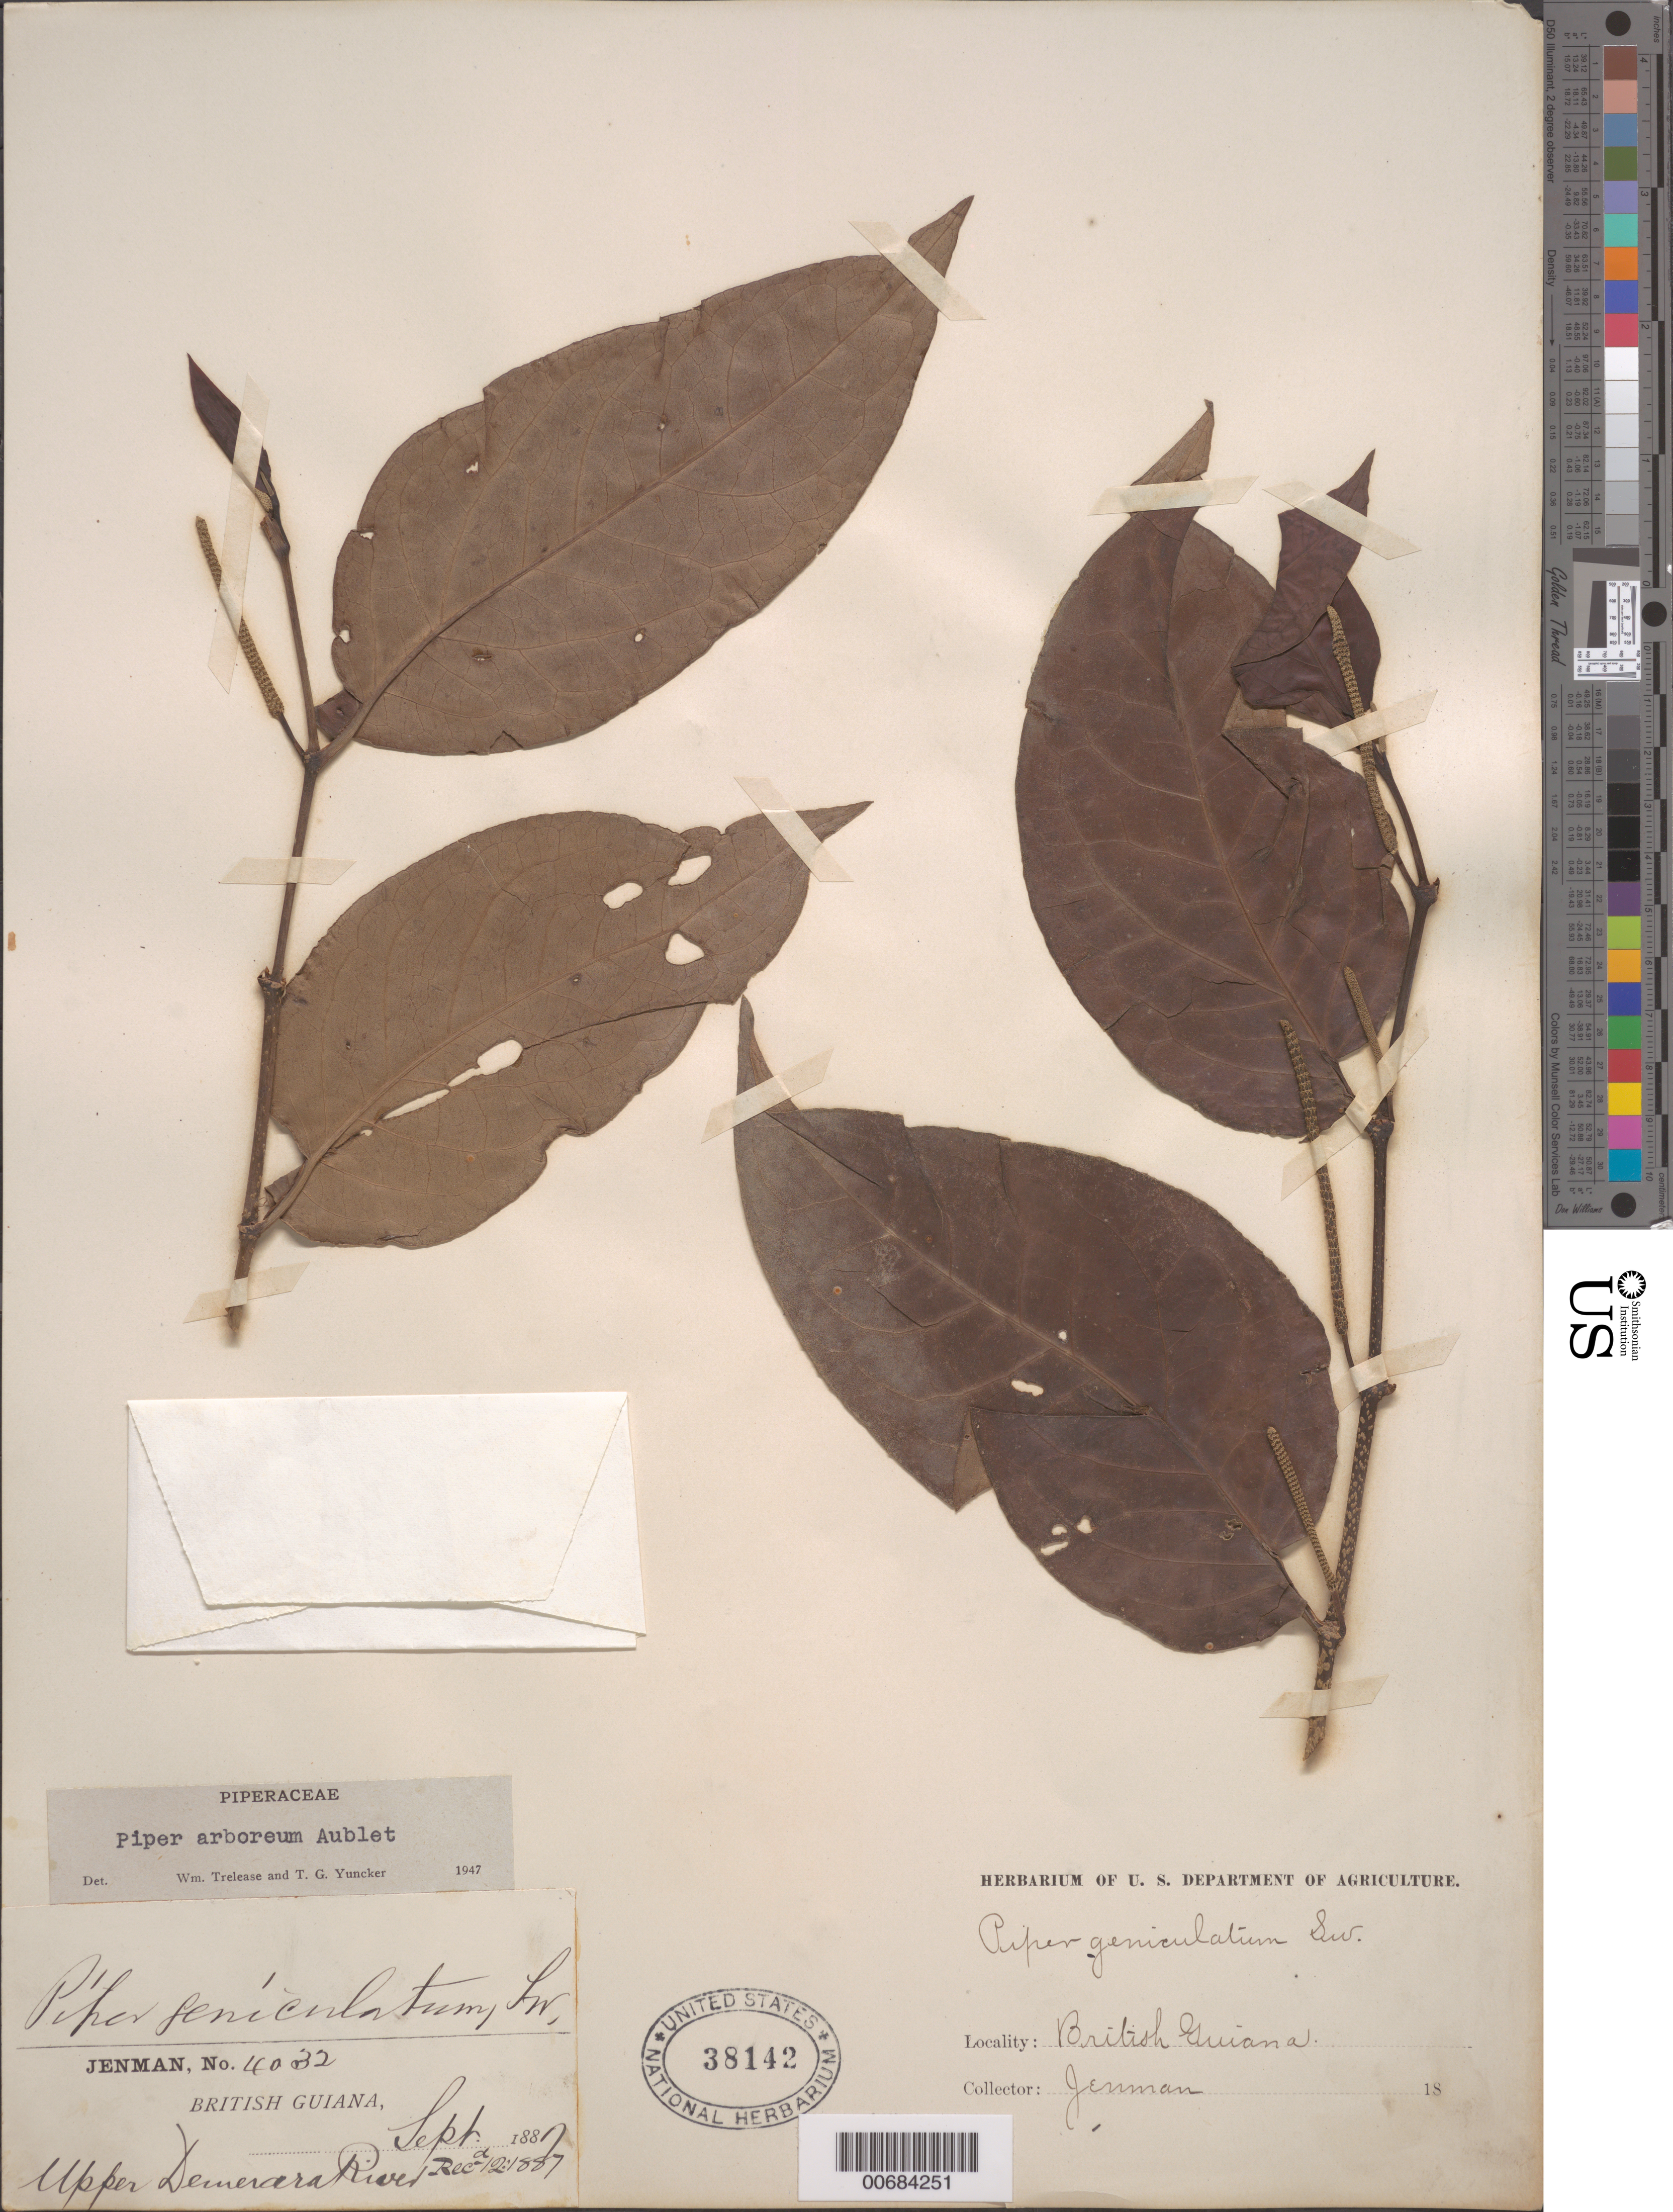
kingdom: Plantae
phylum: Tracheophyta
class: Magnoliopsida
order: Piperales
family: Piperaceae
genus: Piper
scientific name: Piper arboreum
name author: Aubl.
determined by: Trelease, W.; Yuncker, T. G.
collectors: G. S. Jenman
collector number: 4032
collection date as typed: September 1887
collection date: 1887-09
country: Guyana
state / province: U. Demerara-Berbice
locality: Upper Demerara River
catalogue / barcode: US 38142